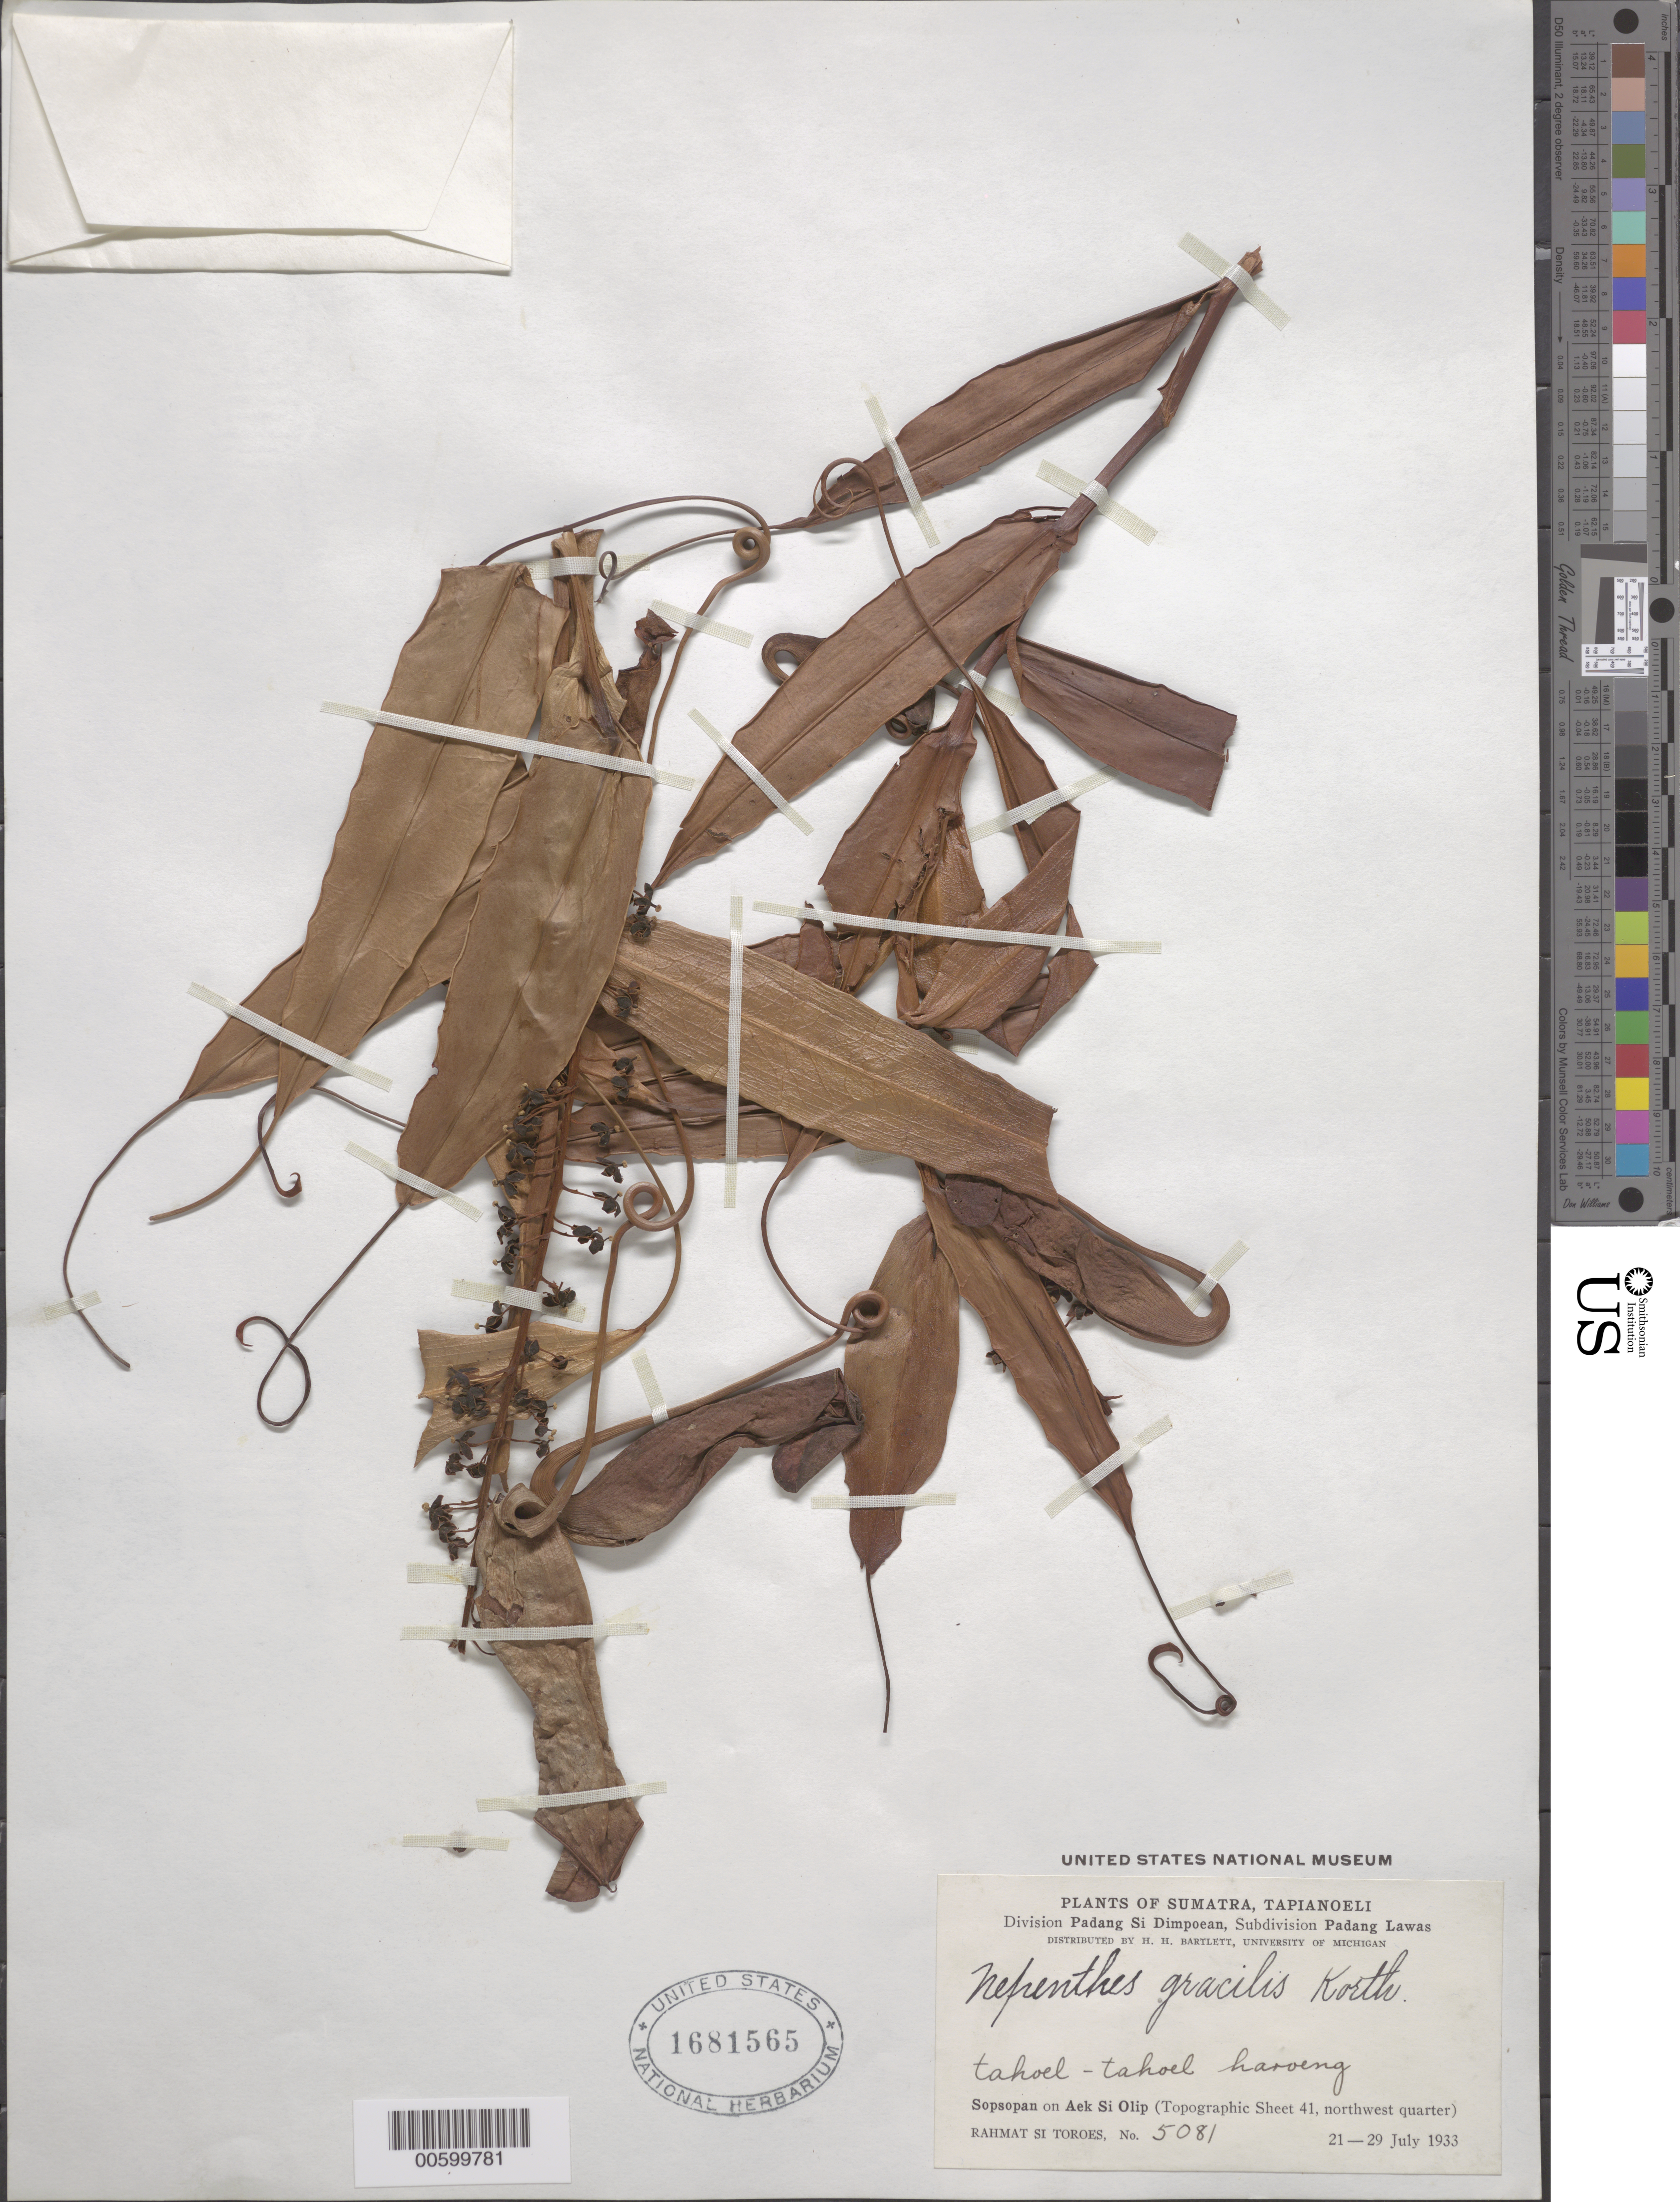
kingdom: Plantae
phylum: Tracheophyta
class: Magnoliopsida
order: Caryophyllales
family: Nepenthaceae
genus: Nepenthes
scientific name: Nepenthes gracilis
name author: Korth.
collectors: Rahmat Si Boeea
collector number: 5081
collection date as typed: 21 Jul 1933 to 29 Jul 1933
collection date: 1933-07-21/1933-07-29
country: Indonesia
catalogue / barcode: US 1681565